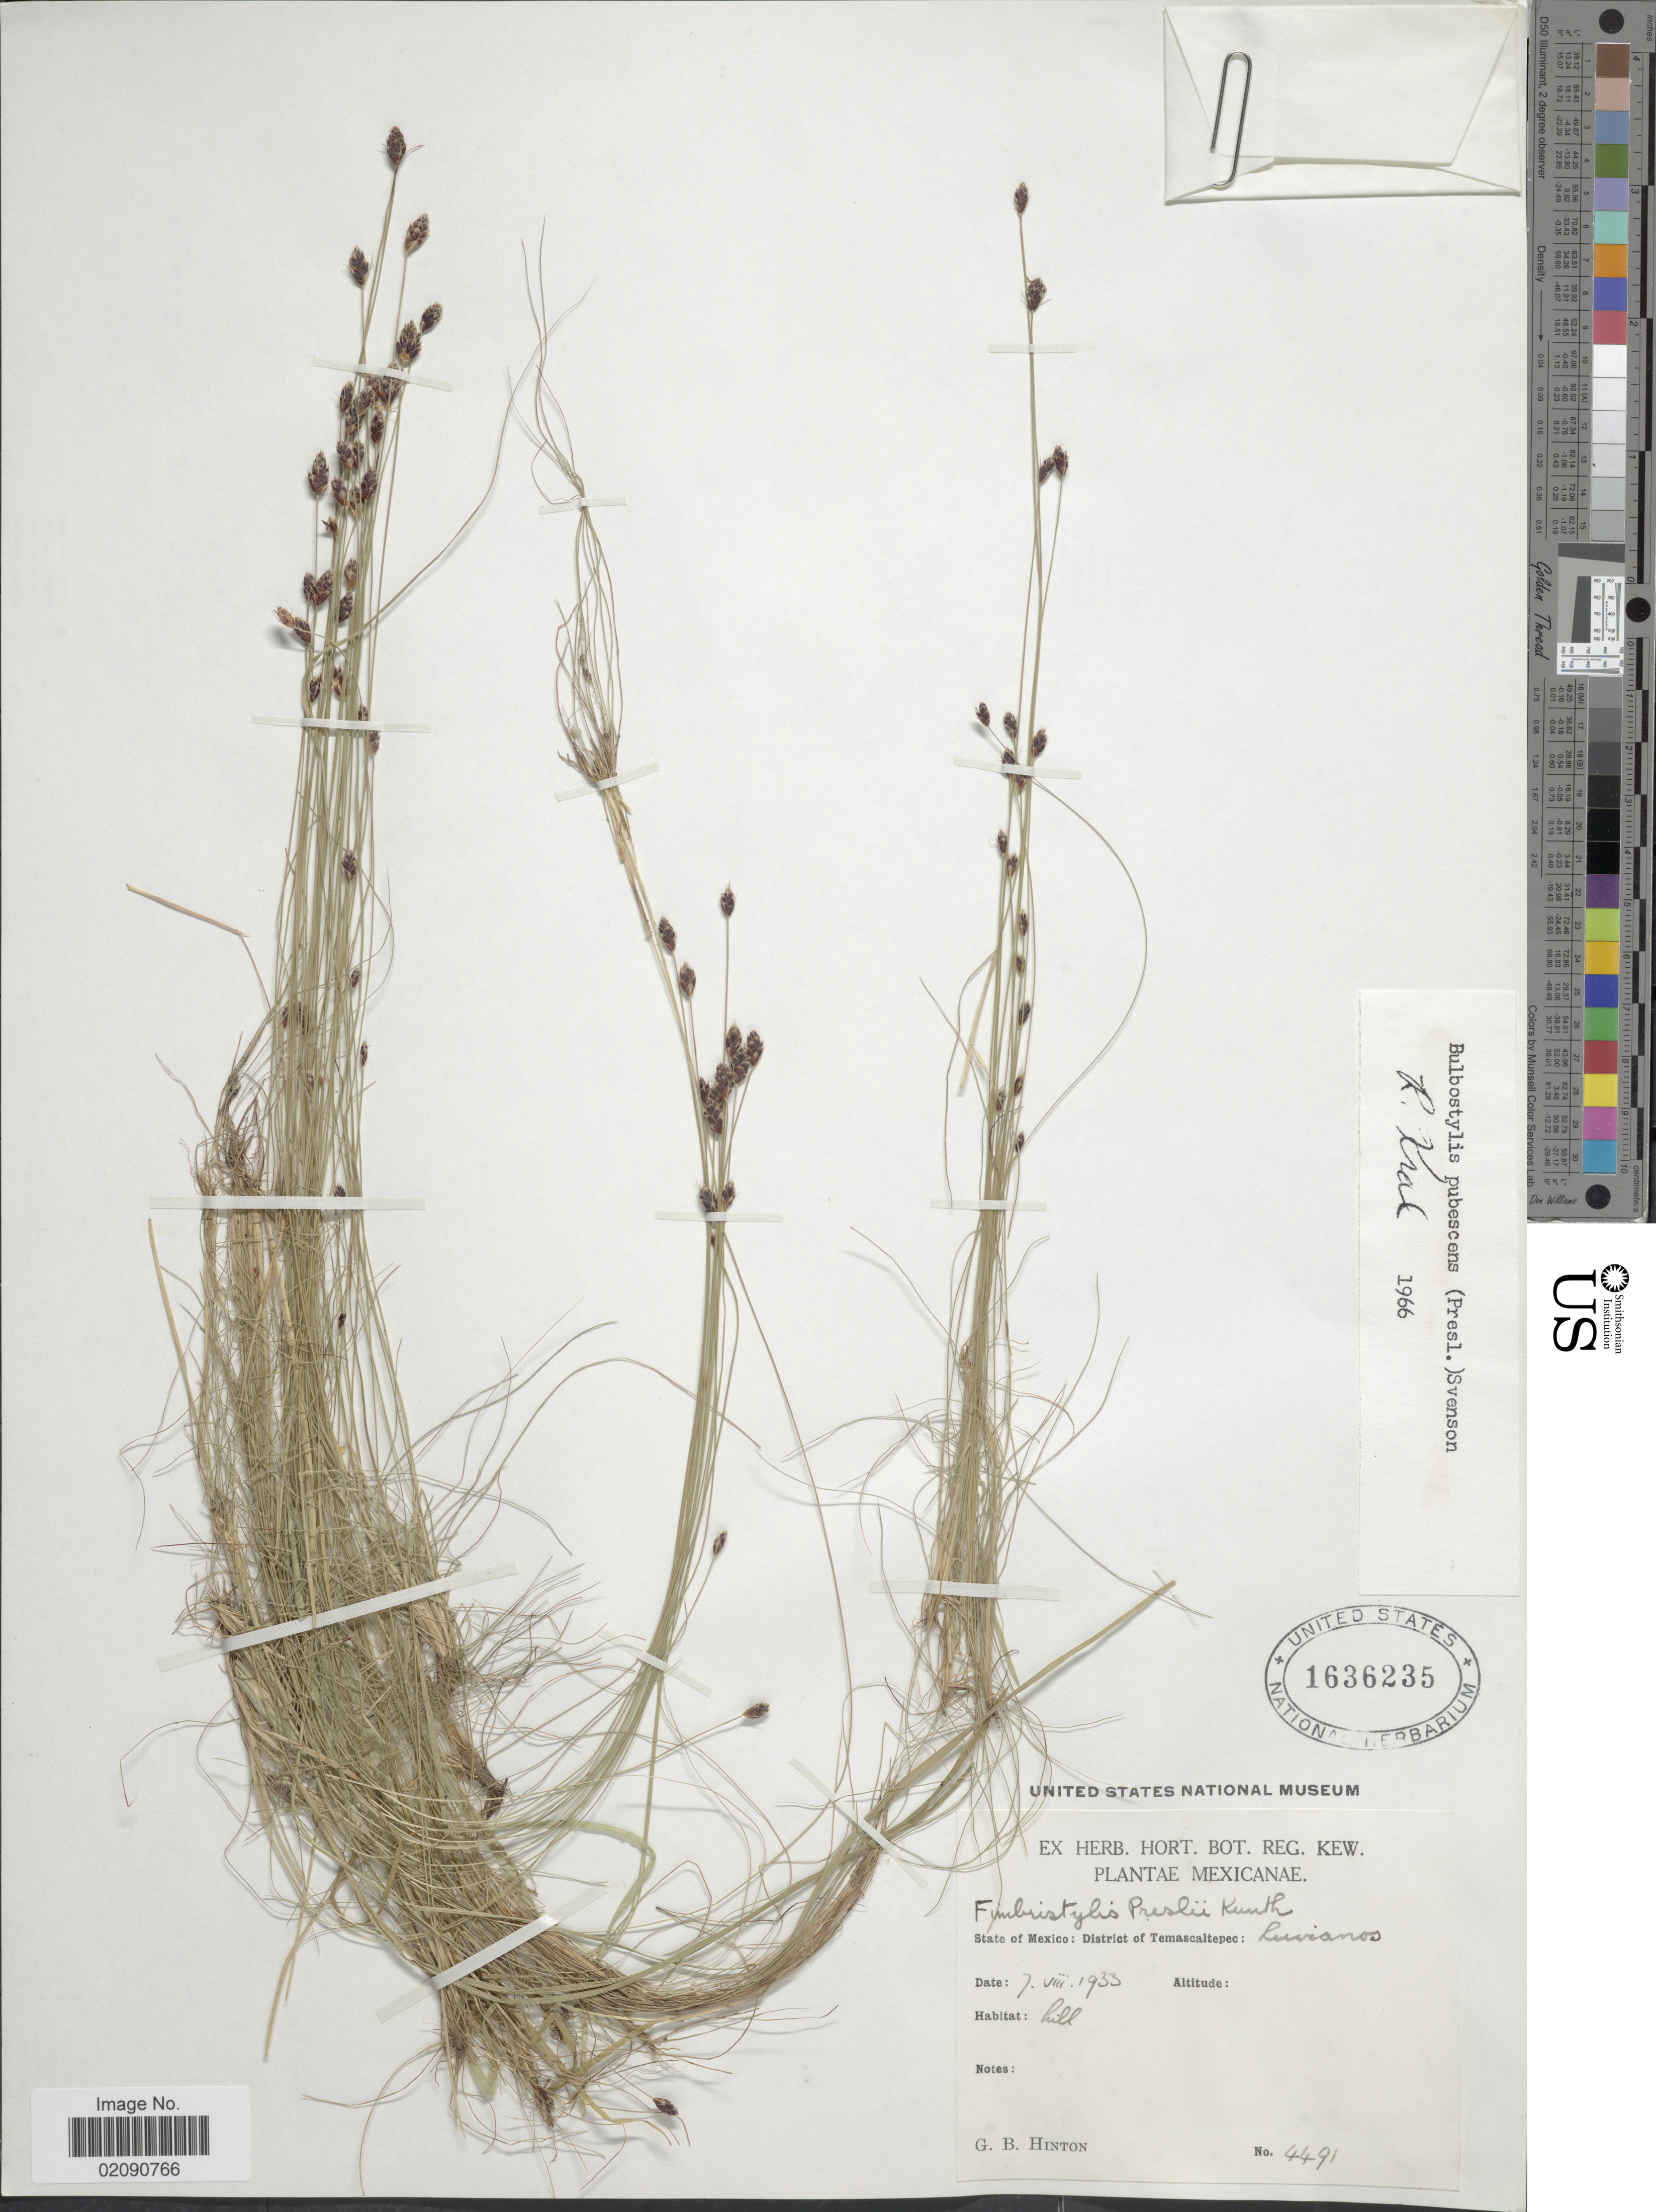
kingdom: Plantae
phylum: Tracheophyta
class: Liliopsida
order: Poales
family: Cyperaceae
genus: Bulbostylis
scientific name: Bulbostylis pubescens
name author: (J. Presl & C. Presl) Svenson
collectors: G. B. Hinton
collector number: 4491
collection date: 1933-08-07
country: Mexico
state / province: México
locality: State of Mexico: District of Temascaltepec: Luvianos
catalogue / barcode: US 1636235